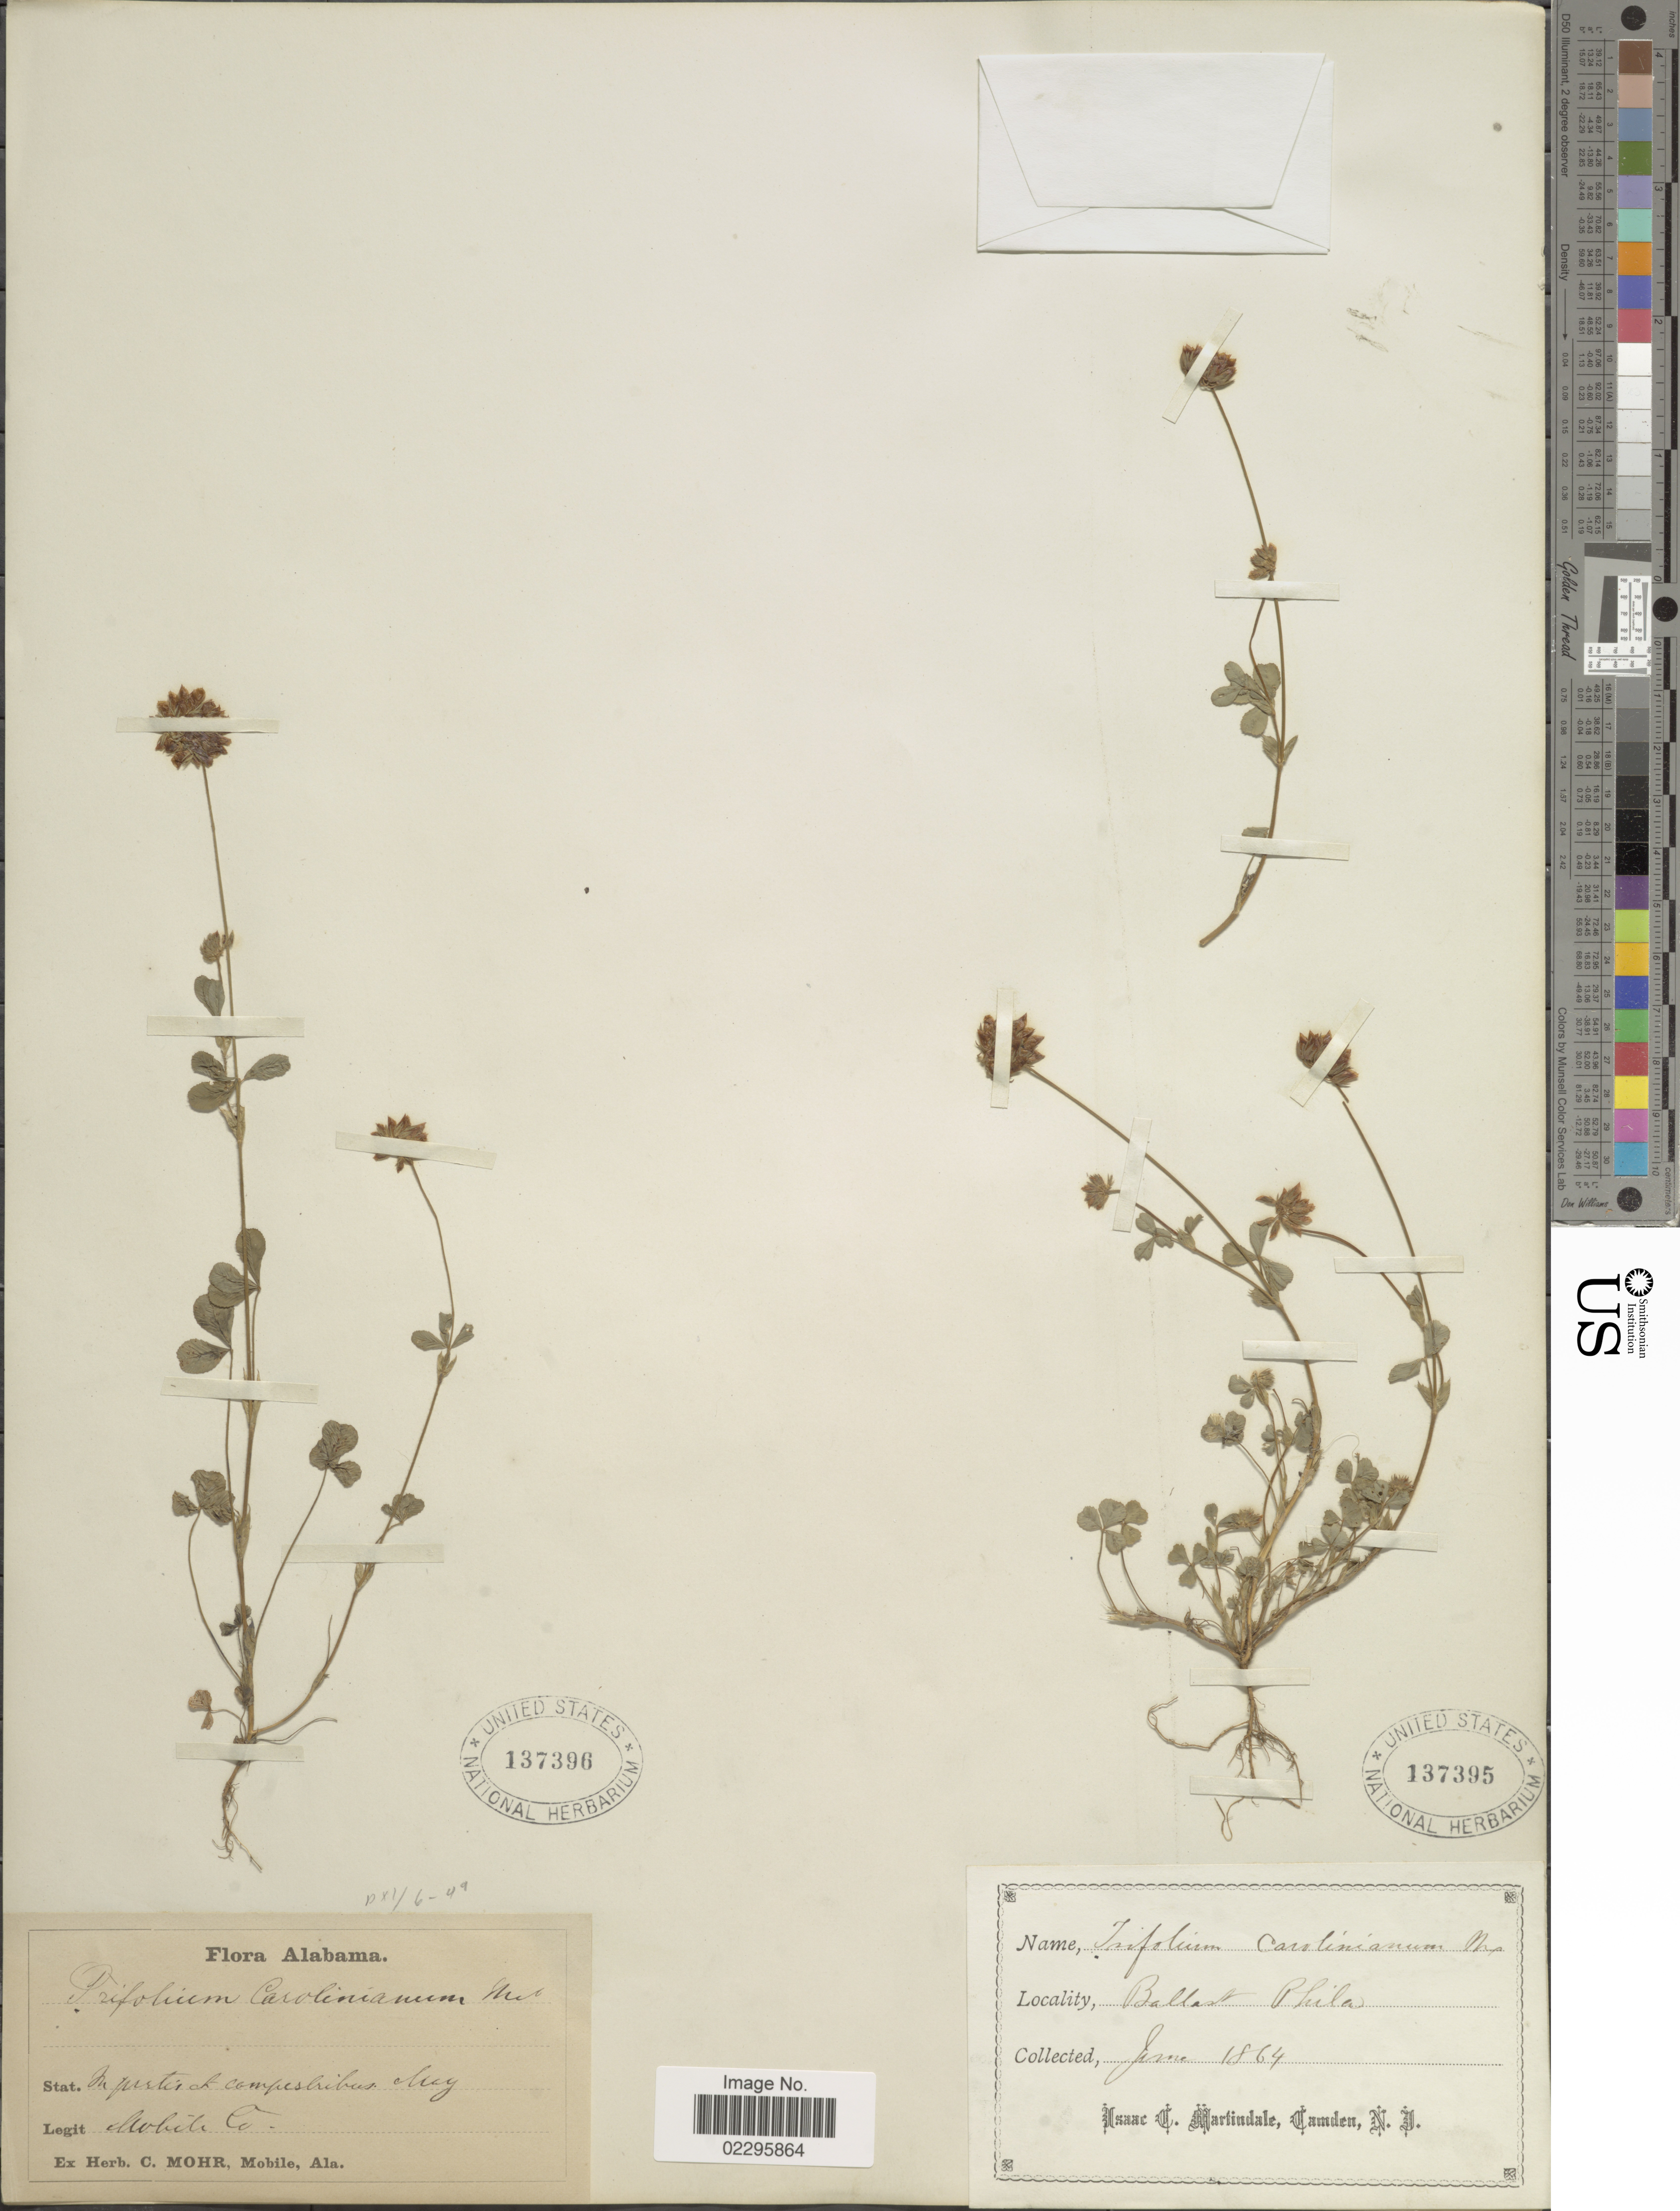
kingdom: Plantae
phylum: Tracheophyta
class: Magnoliopsida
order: Fabales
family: Fabaceae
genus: Trifolium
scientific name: Trifolium carolinianum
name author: Michx.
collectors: I. C. Martindale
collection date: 1864-06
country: United States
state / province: Pennsylvania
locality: Ballast Phila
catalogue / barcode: US 137395